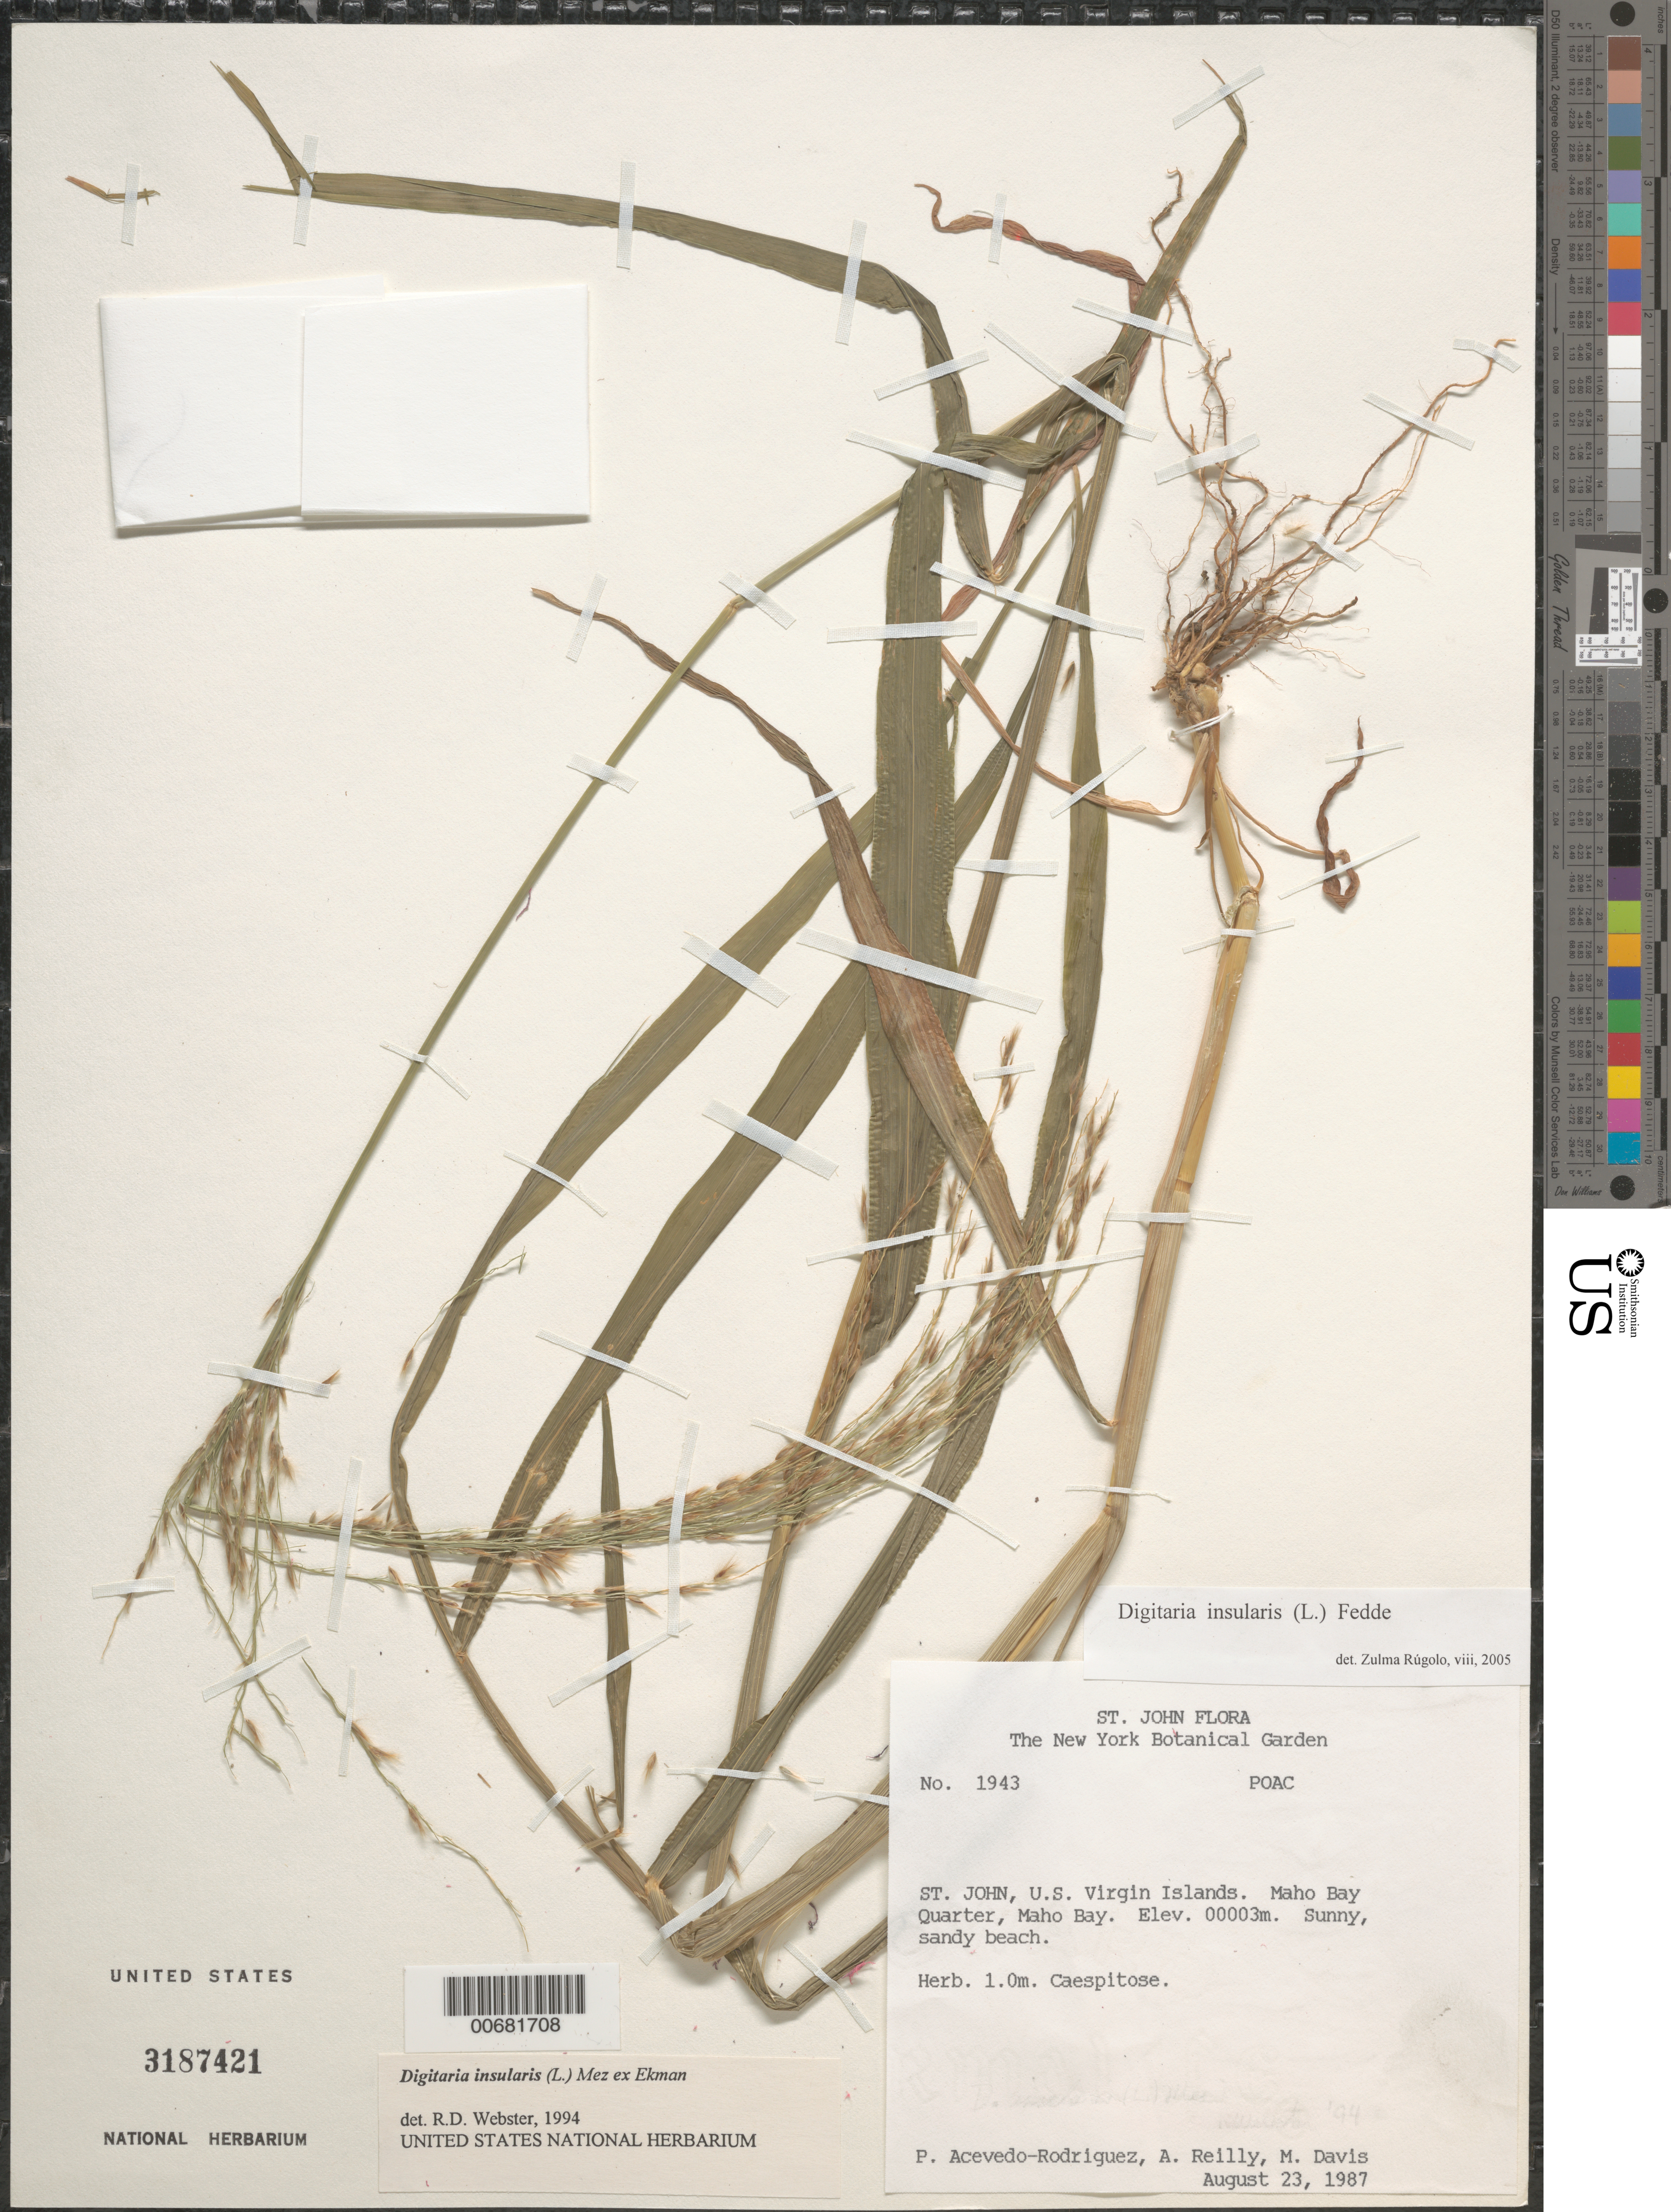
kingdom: Plantae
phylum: Tracheophyta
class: Liliopsida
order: Poales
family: Poaceae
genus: Digitaria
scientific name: Digitaria insularis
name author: (L.) Mez ex Ekman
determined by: Webster, Robert D.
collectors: P. Acevedo-Rodr., A. Reilly & M. Davis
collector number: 1943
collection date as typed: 23 Aug 1987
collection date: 1987-08-23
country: U.S. Virgin Islands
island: St. John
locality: Maho Bay Quarter; Maho Bay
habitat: Sunny, sandy beach.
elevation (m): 3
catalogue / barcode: US 3187421